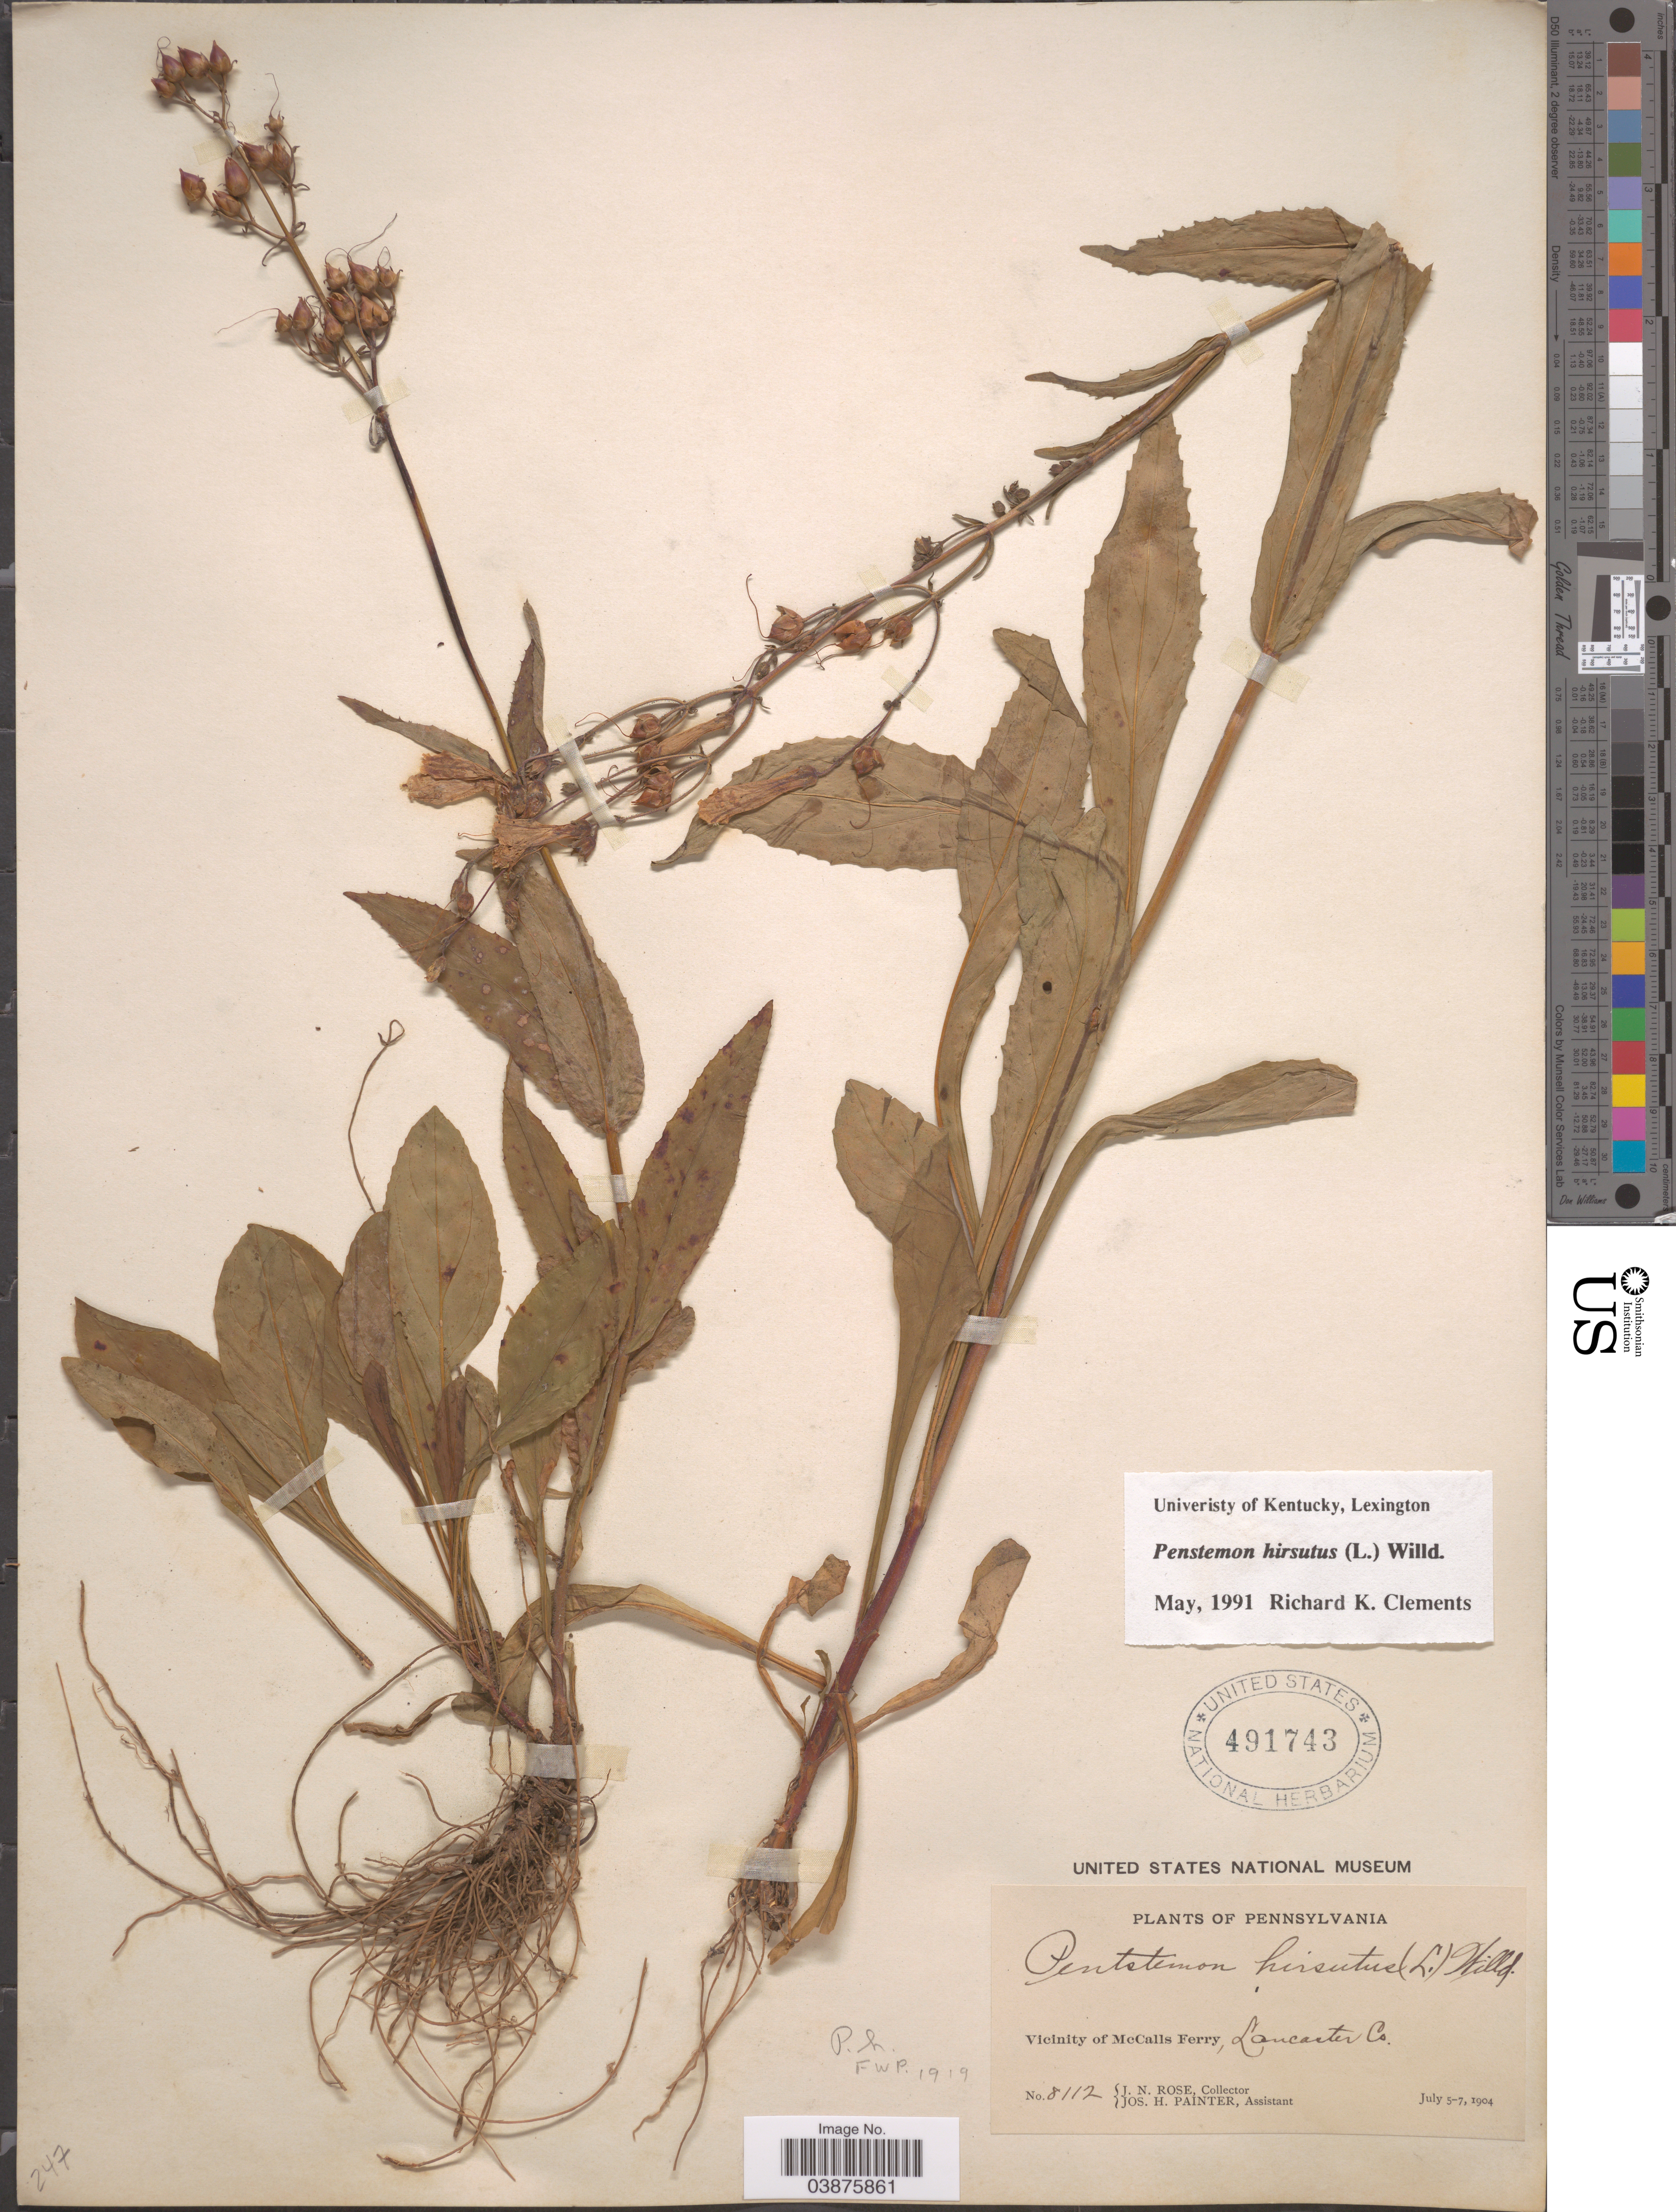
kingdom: Plantae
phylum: Tracheophyta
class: Magnoliopsida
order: Lamiales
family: Plantaginaceae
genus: Penstemon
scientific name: Penstemon hirsutus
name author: (L.) Willd.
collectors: J. N. Rose & J. H. Painter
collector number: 8112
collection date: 1904-07-05/1904-07-07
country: United States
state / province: Pennsylvania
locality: Vicinity of McCalls Ferry, Lancaster Co.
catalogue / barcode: US 491743